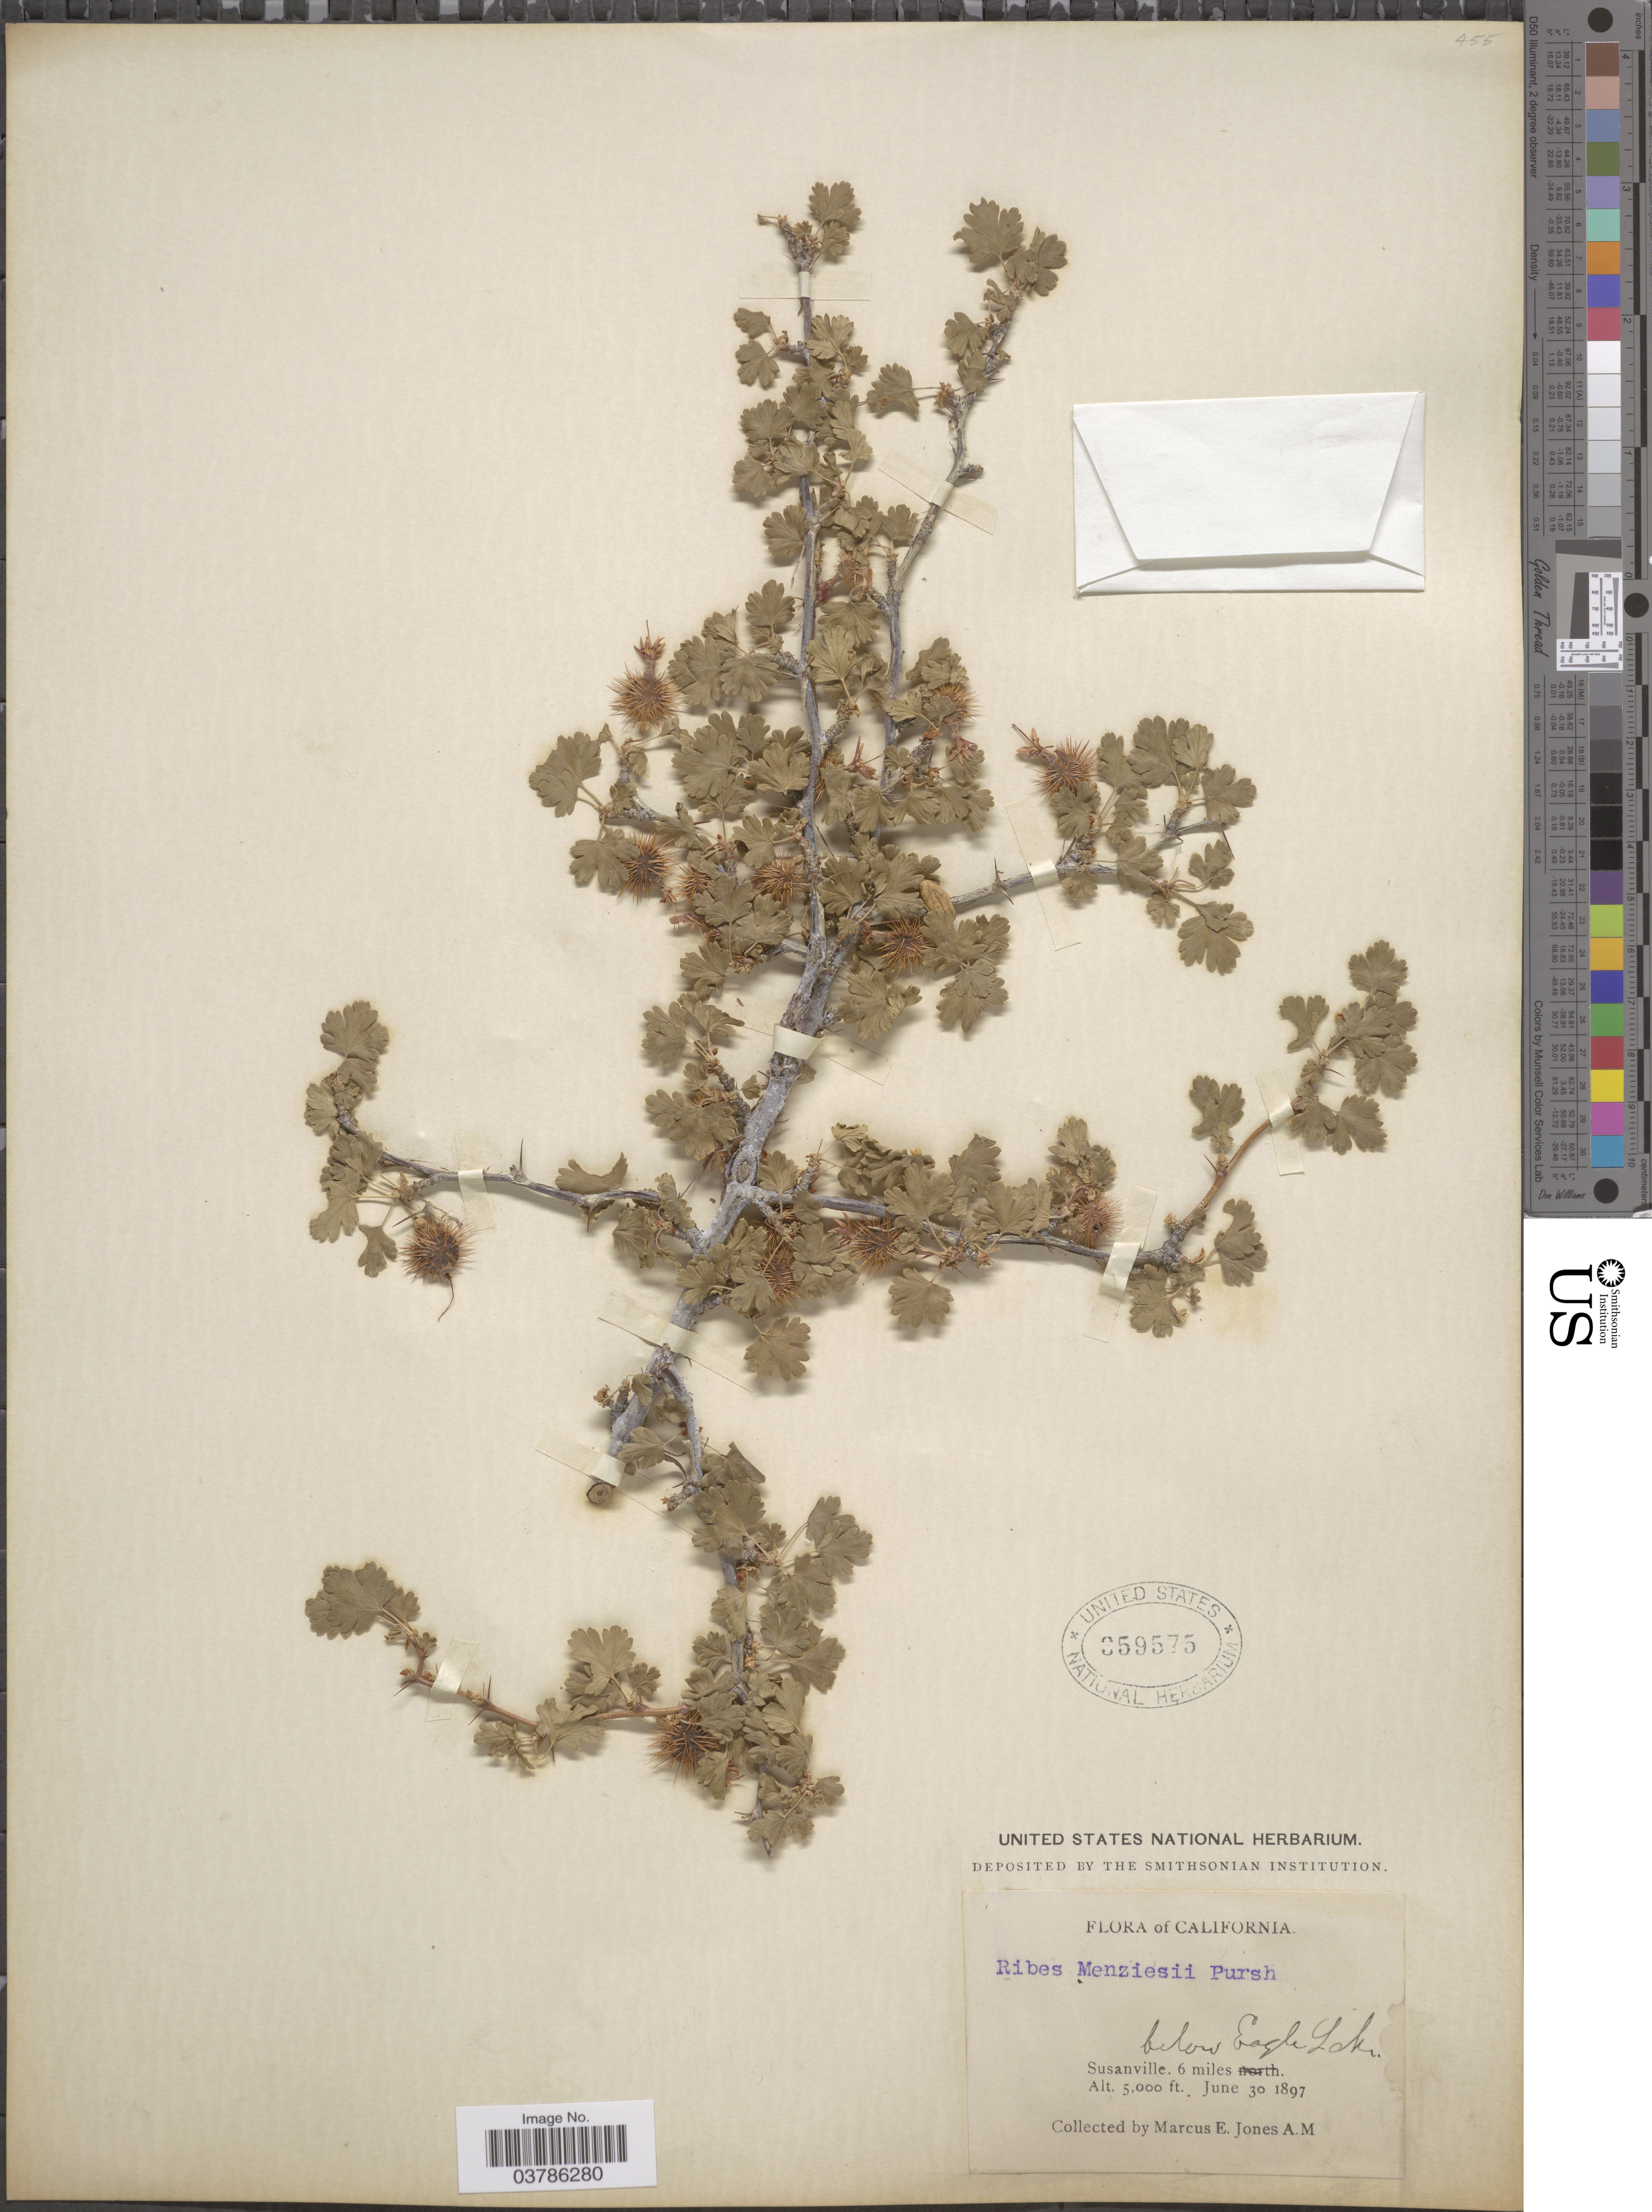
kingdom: Plantae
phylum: Tracheophyta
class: Magnoliopsida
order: Saxifragales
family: Grossulariaceae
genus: Ribes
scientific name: Ribes menziesii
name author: Pursh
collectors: M. E. Jones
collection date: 1897-06-30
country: United States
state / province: California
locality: Below Eagle Lake. Susanville. 6 miles.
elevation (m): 1524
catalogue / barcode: US 359575